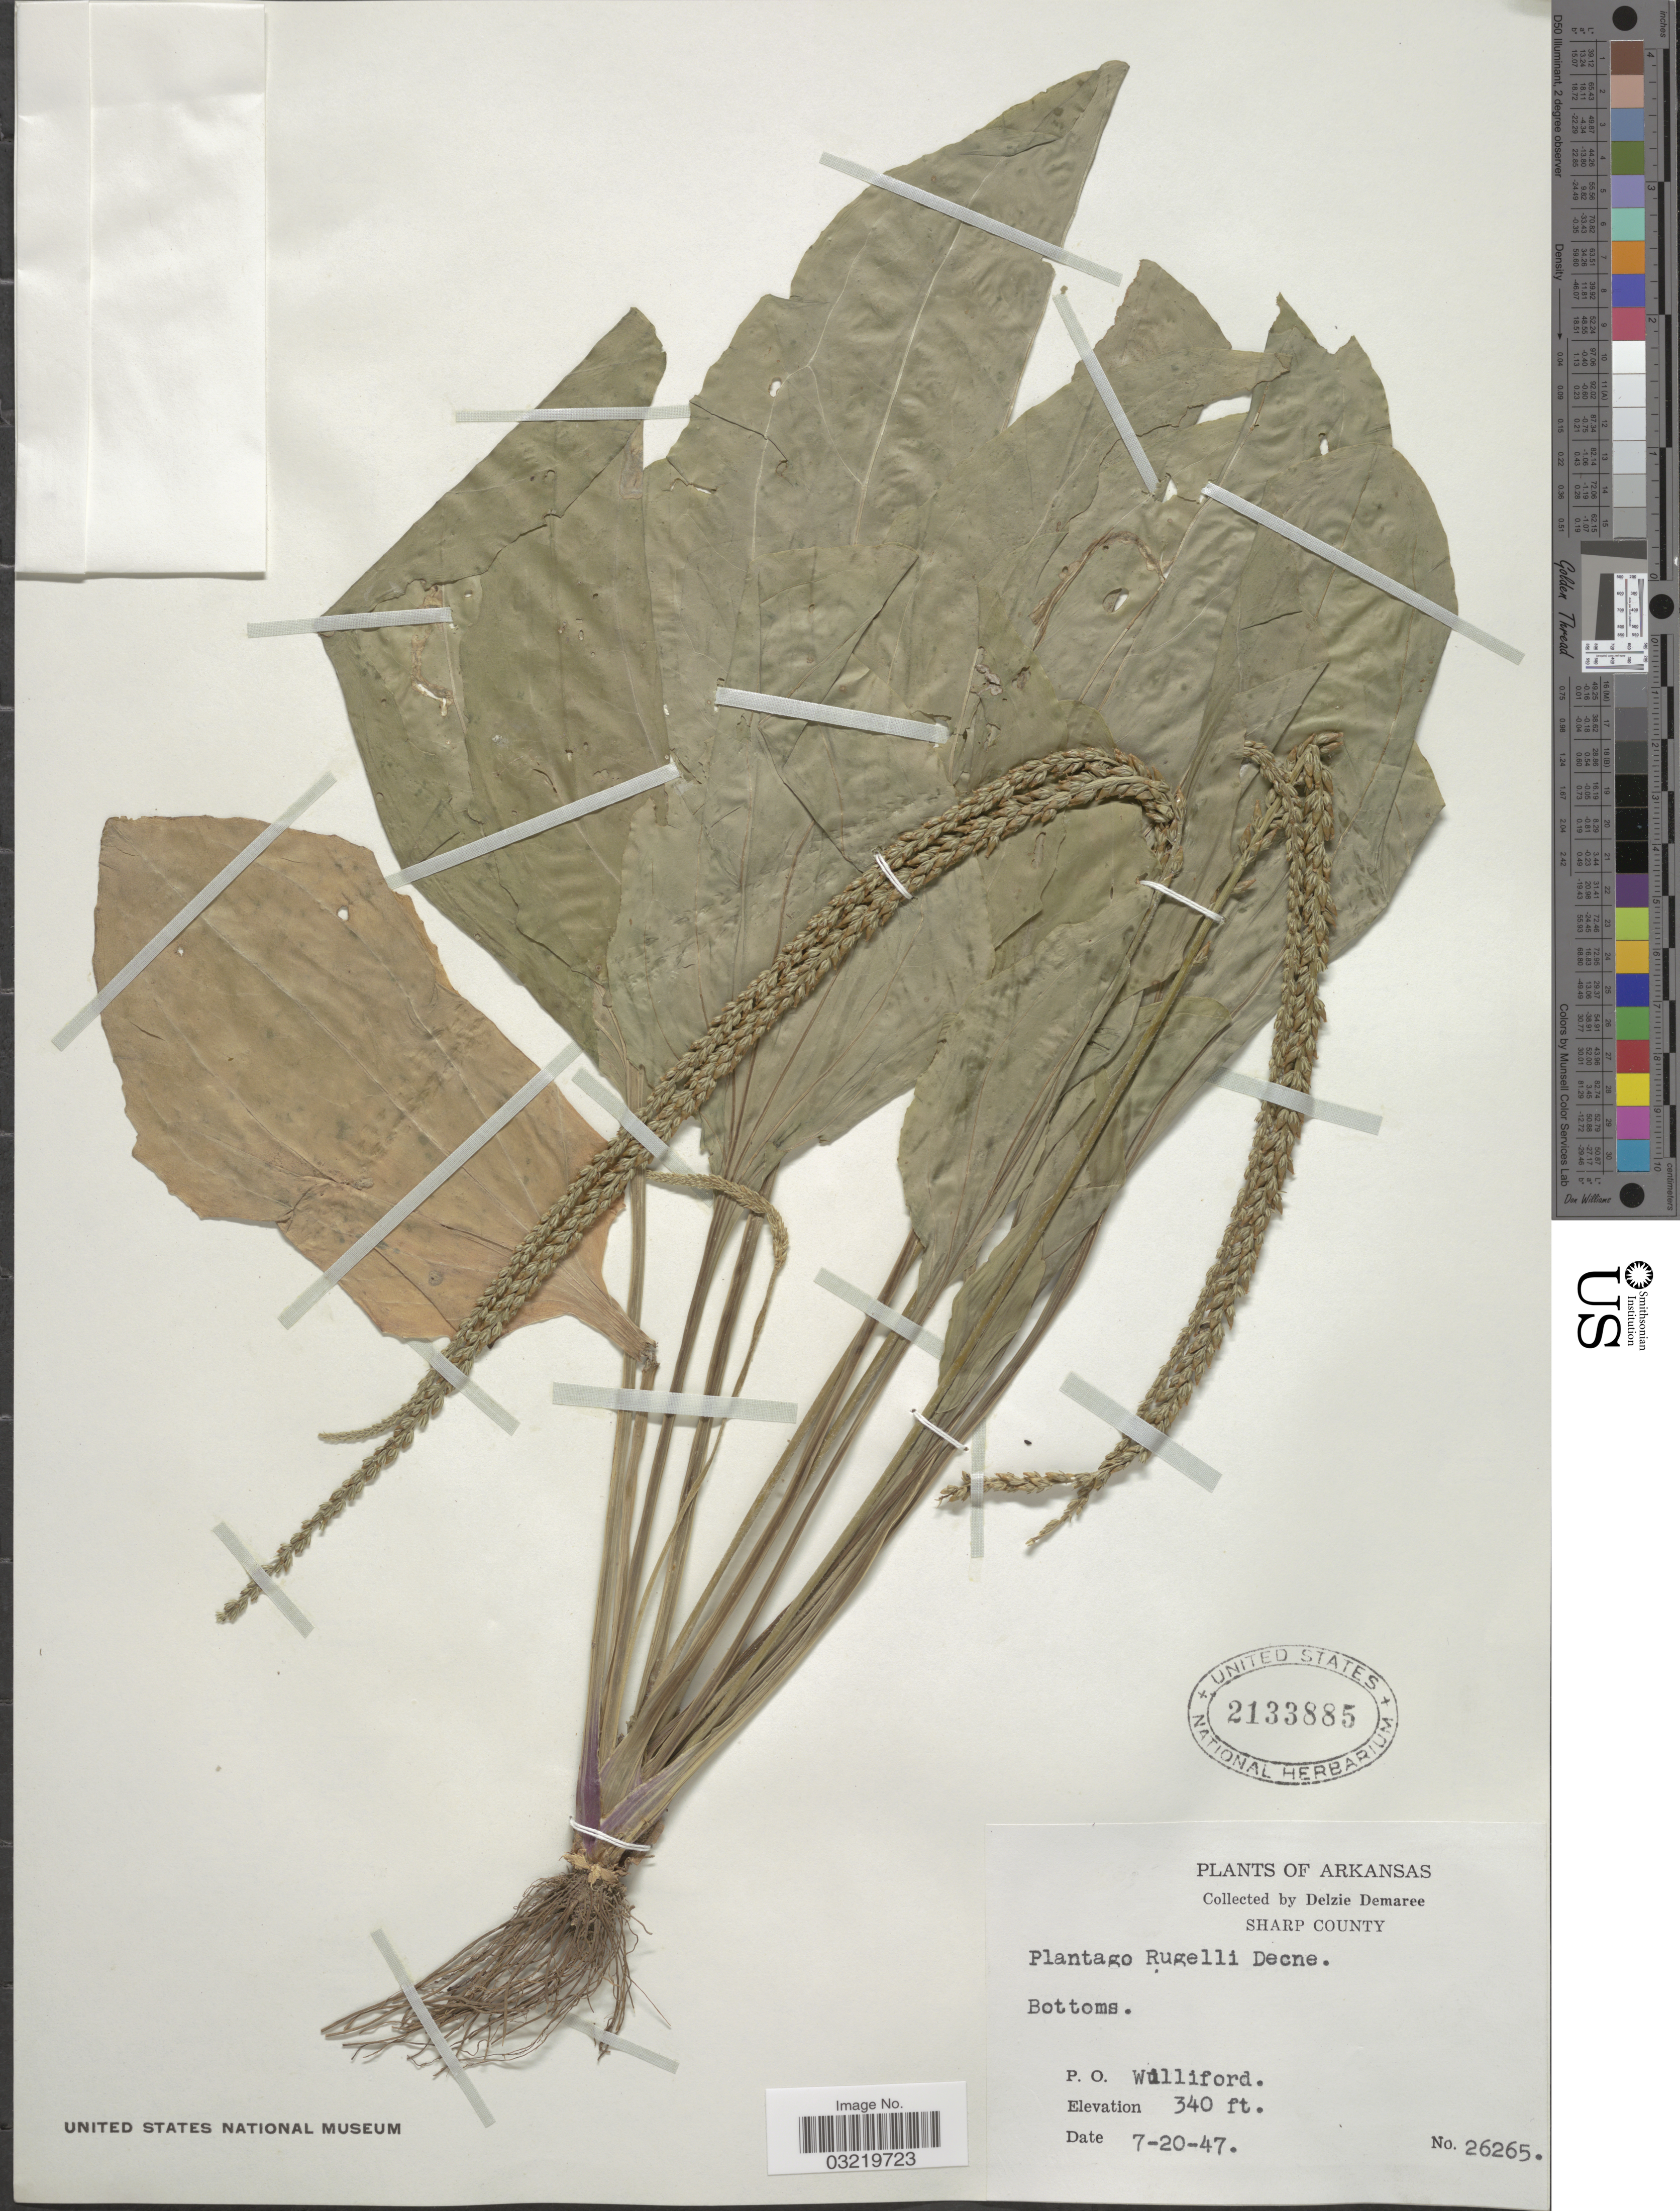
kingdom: Plantae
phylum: Tracheophyta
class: Magnoliopsida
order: Lamiales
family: Plantaginaceae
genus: Plantago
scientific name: Plantago rugelii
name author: Decne.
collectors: D. Demaree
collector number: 26265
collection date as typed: Transcribed d/m/y: 20/7/47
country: United States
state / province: Arkansas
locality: Sharp County, P.O. Williford.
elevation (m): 104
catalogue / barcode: US 2133885